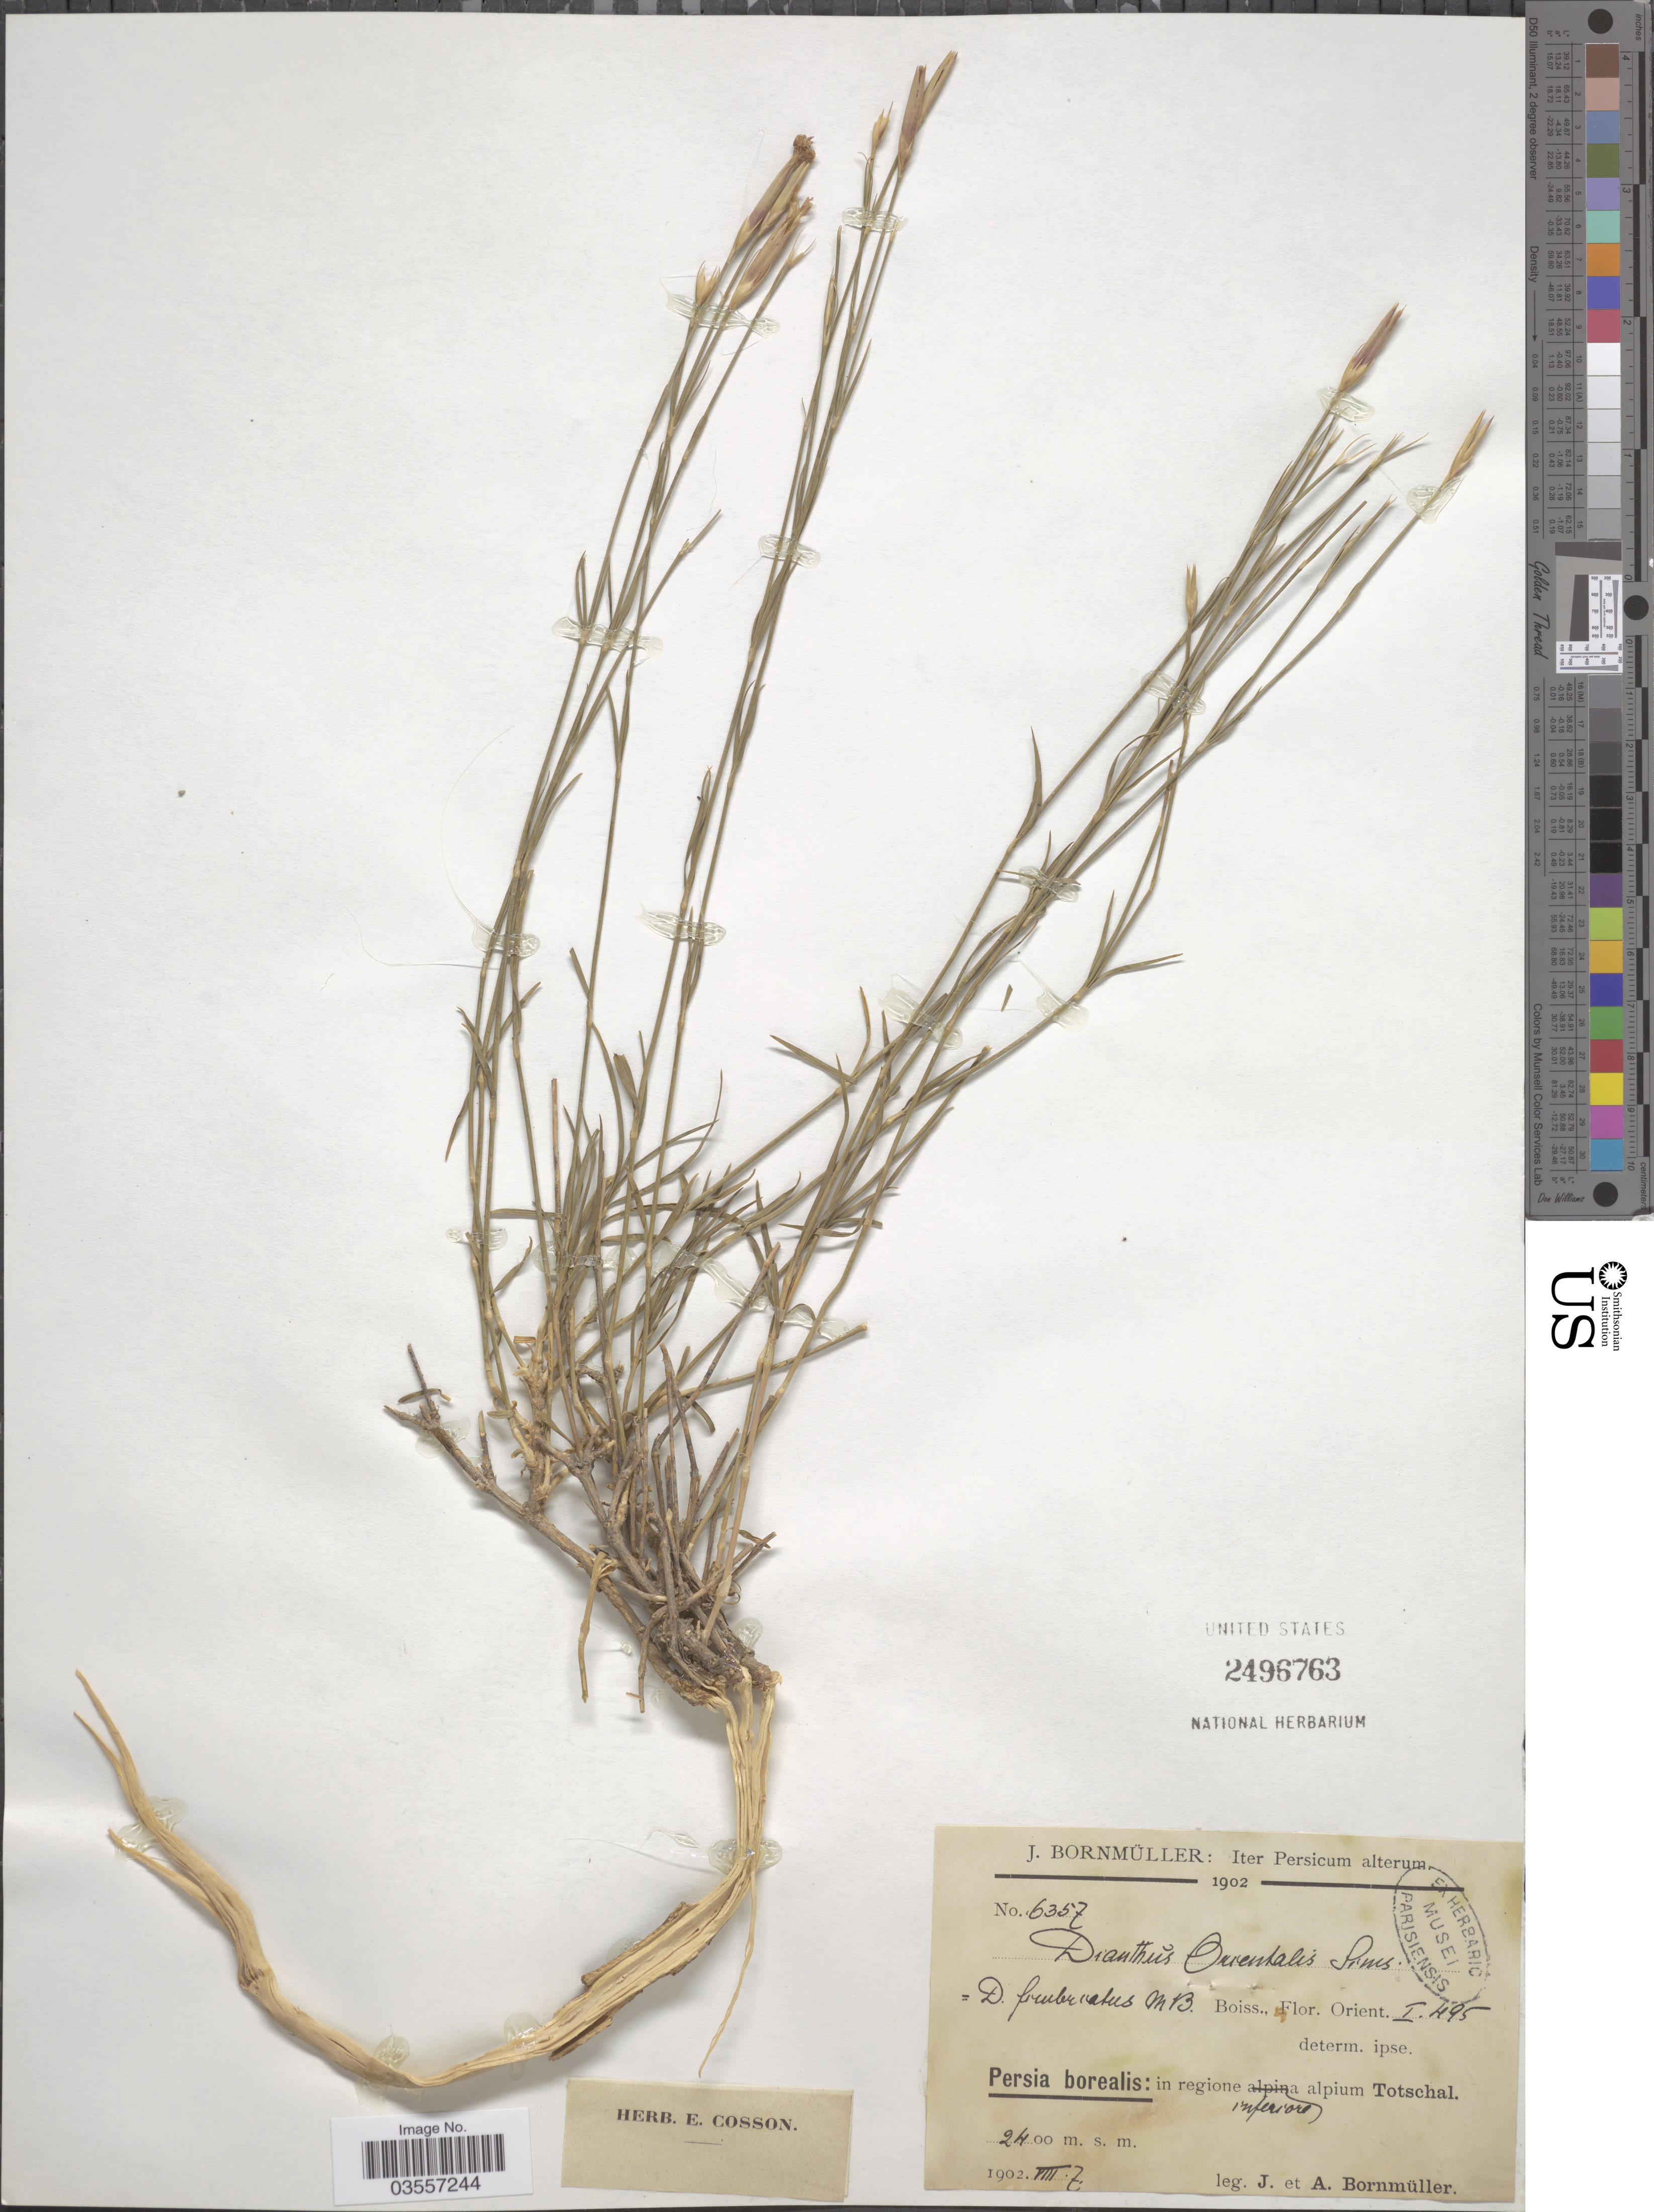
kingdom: Plantae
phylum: Tracheophyta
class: Magnoliopsida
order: Caryophyllales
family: Caryophyllaceae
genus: Dianthus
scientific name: Dianthus orientalis subsp. orientalis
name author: Adams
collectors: J. Bornmüller & A. Bornmüller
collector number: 6357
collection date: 1902-08-07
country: Iran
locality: Persicum alterum. Persia borealis: in regione inferiore alpium Totschal.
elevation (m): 2400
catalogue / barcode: US 2496763